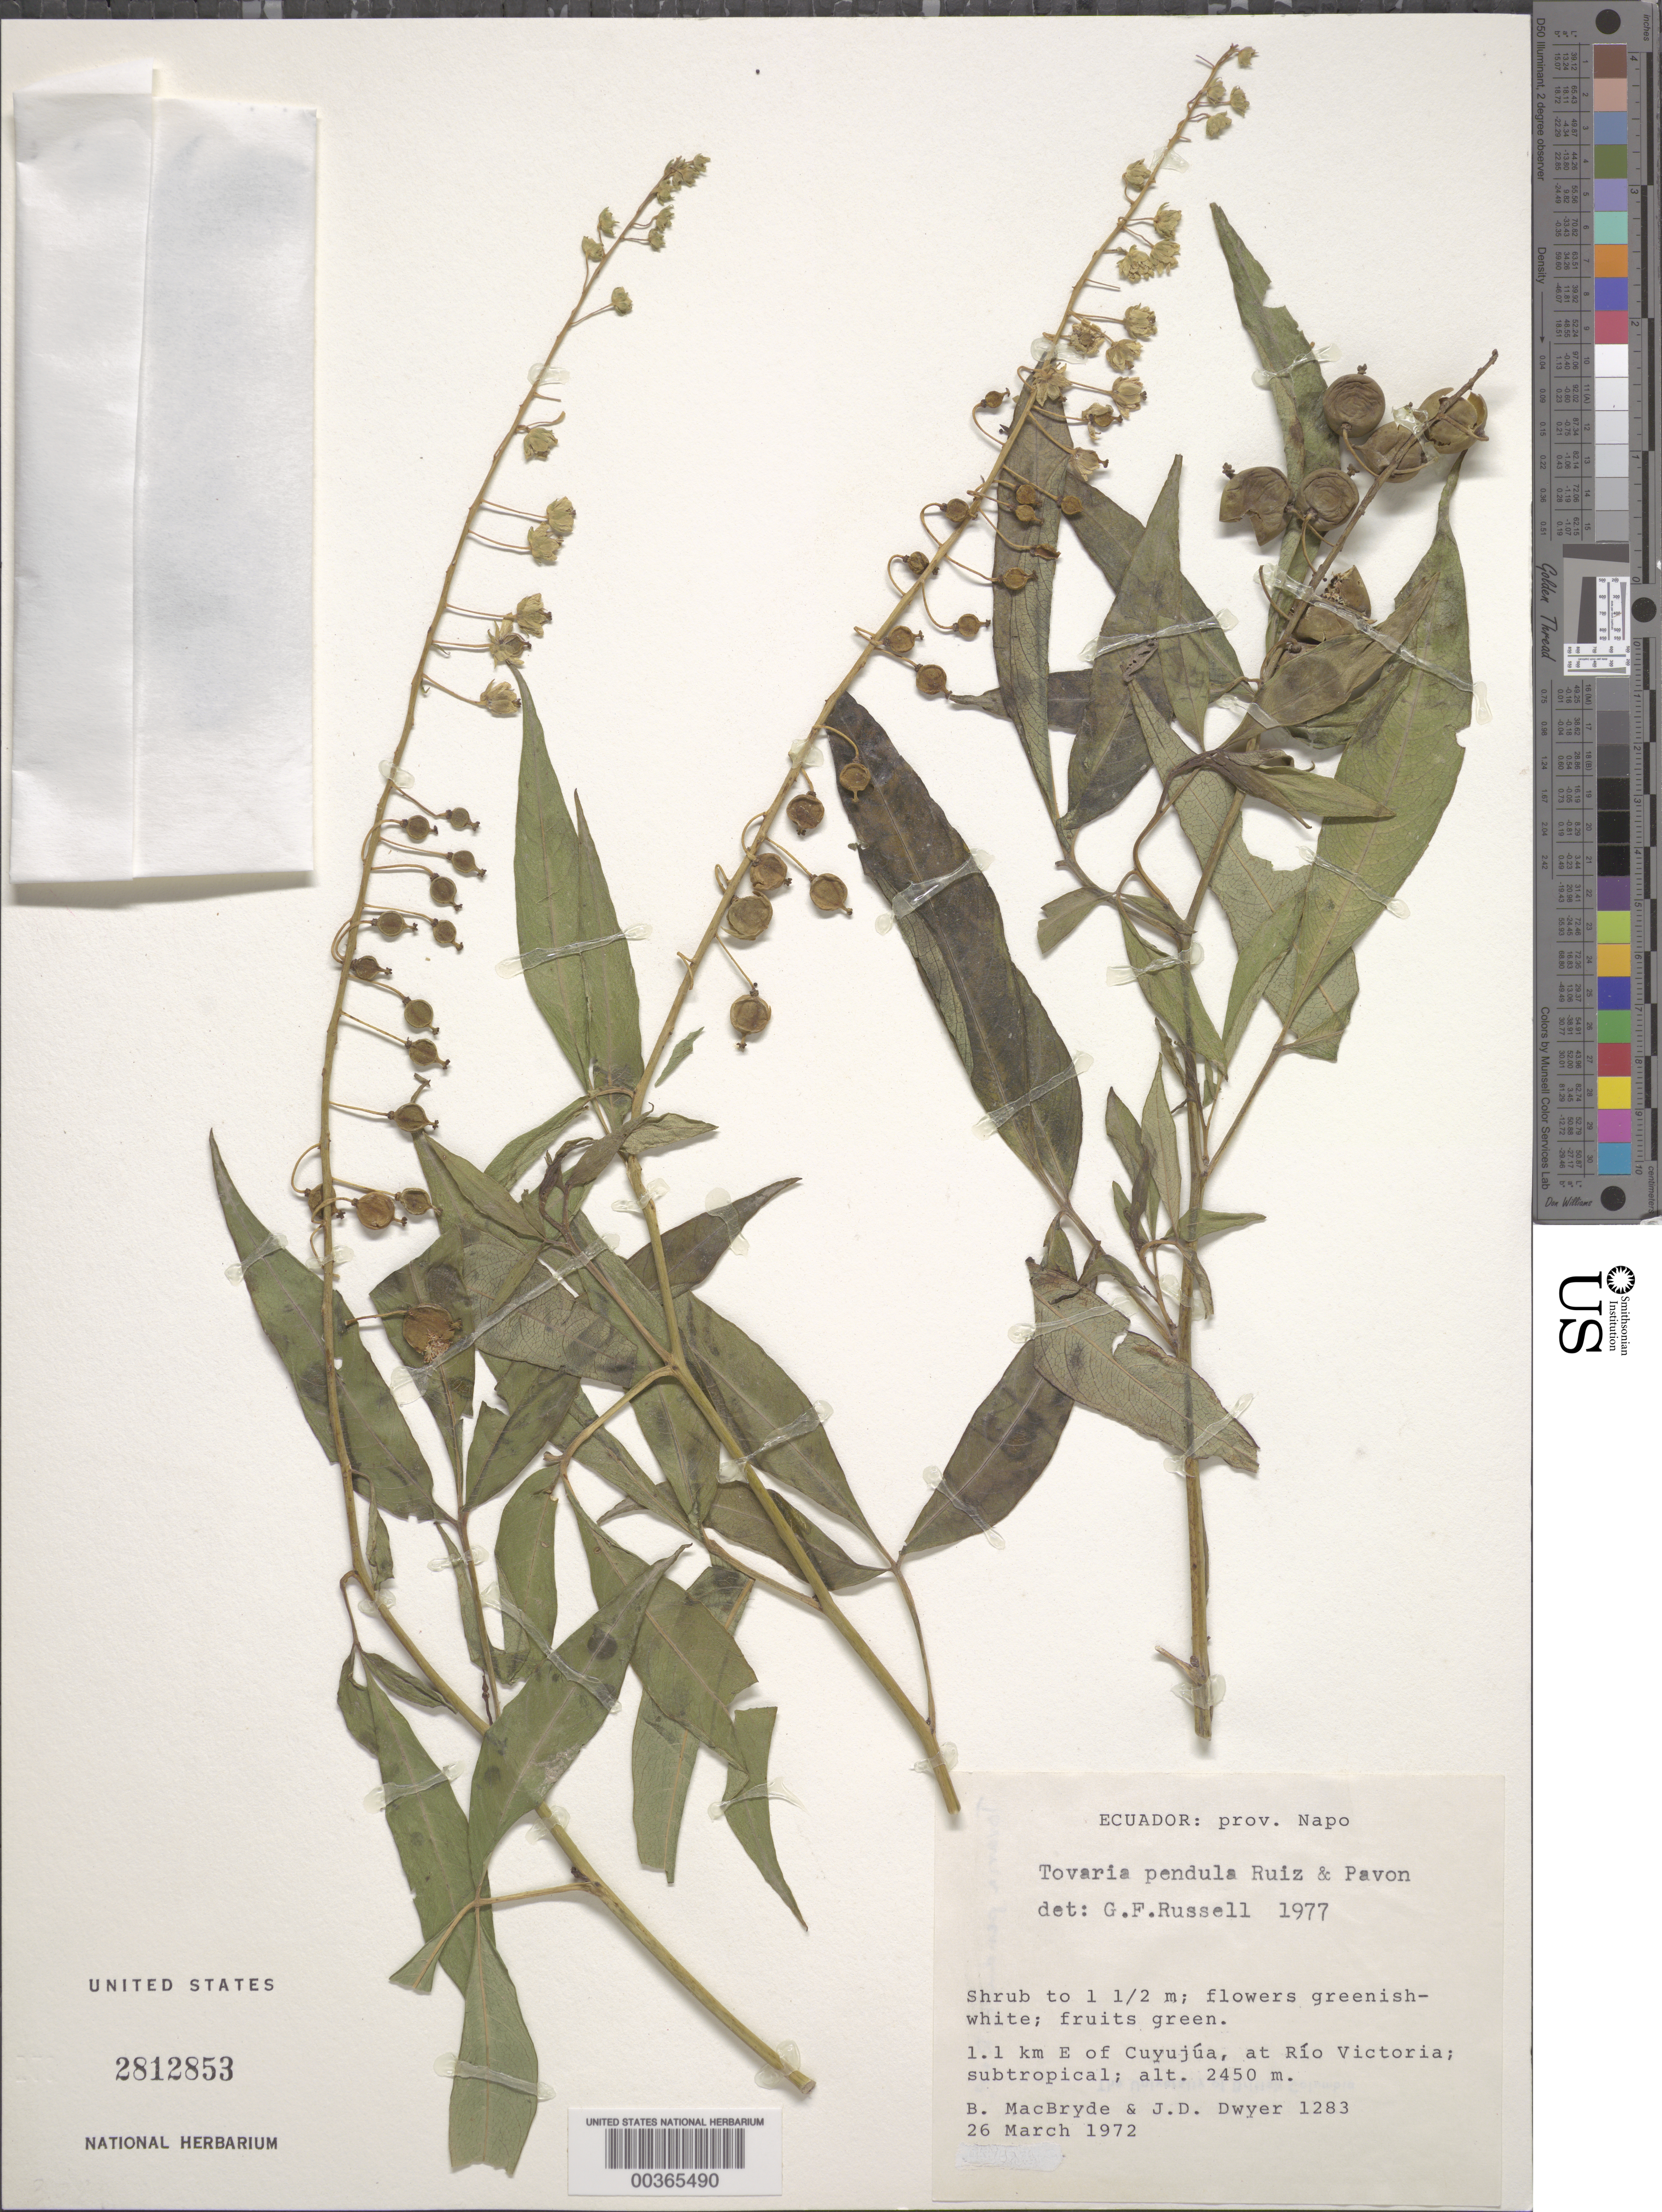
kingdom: Plantae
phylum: Tracheophyta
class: Magnoliopsida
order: Brassicales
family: Tovariaceae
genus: Tovaria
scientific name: Tovaria pendula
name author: Ruiz & Pav.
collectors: B. MacBryde & J. D. Dwyer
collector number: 12833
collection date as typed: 26 Mar 1972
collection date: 1972-03-26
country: Ecuador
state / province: Napo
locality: E of Cuyujua, at Rio Victoria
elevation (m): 2450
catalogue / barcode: US 2812853